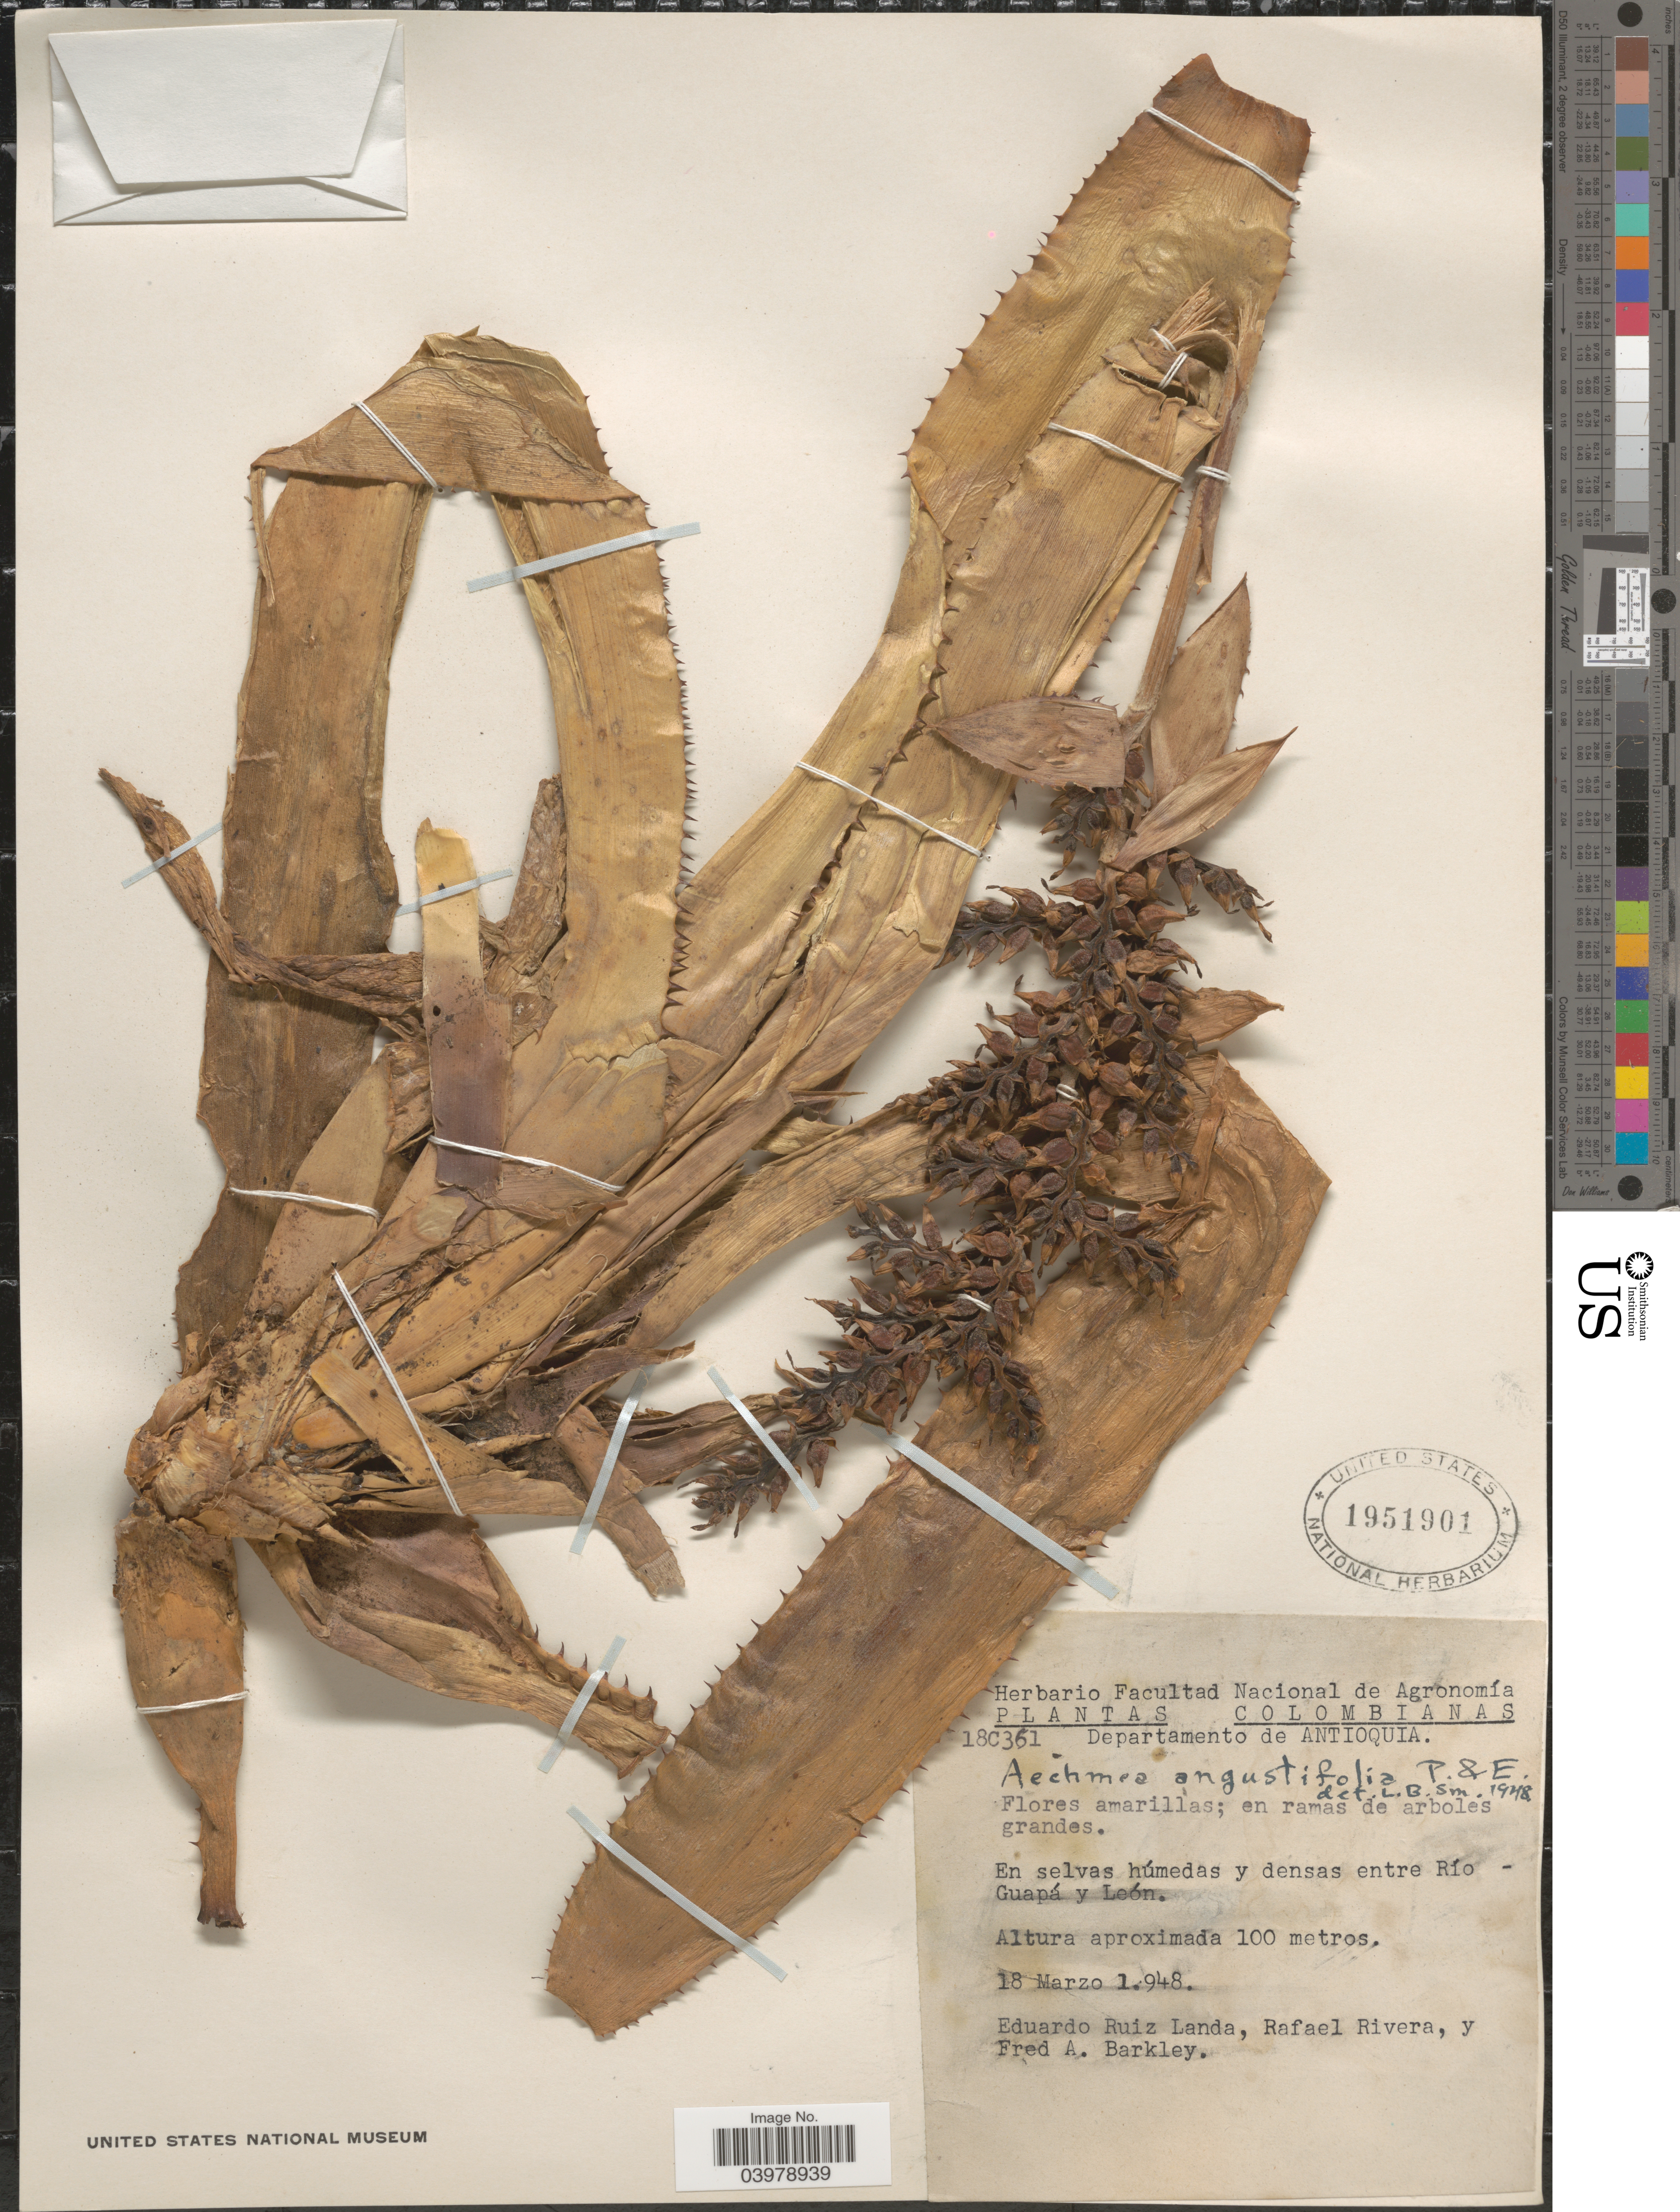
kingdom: Plantae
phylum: Tracheophyta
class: Liliopsida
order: Poales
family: Bromeliaceae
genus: Aechmea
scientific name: Aechmea angustifolia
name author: Poepp. & Endl.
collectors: E. Ruiz Landa, R. Rivera & F. A. Barkley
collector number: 18C361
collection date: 1948-03-18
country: Colombia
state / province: Antioquia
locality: Departamento de Antioquia. Entre Río Guapá y León.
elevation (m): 100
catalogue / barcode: US 1951901